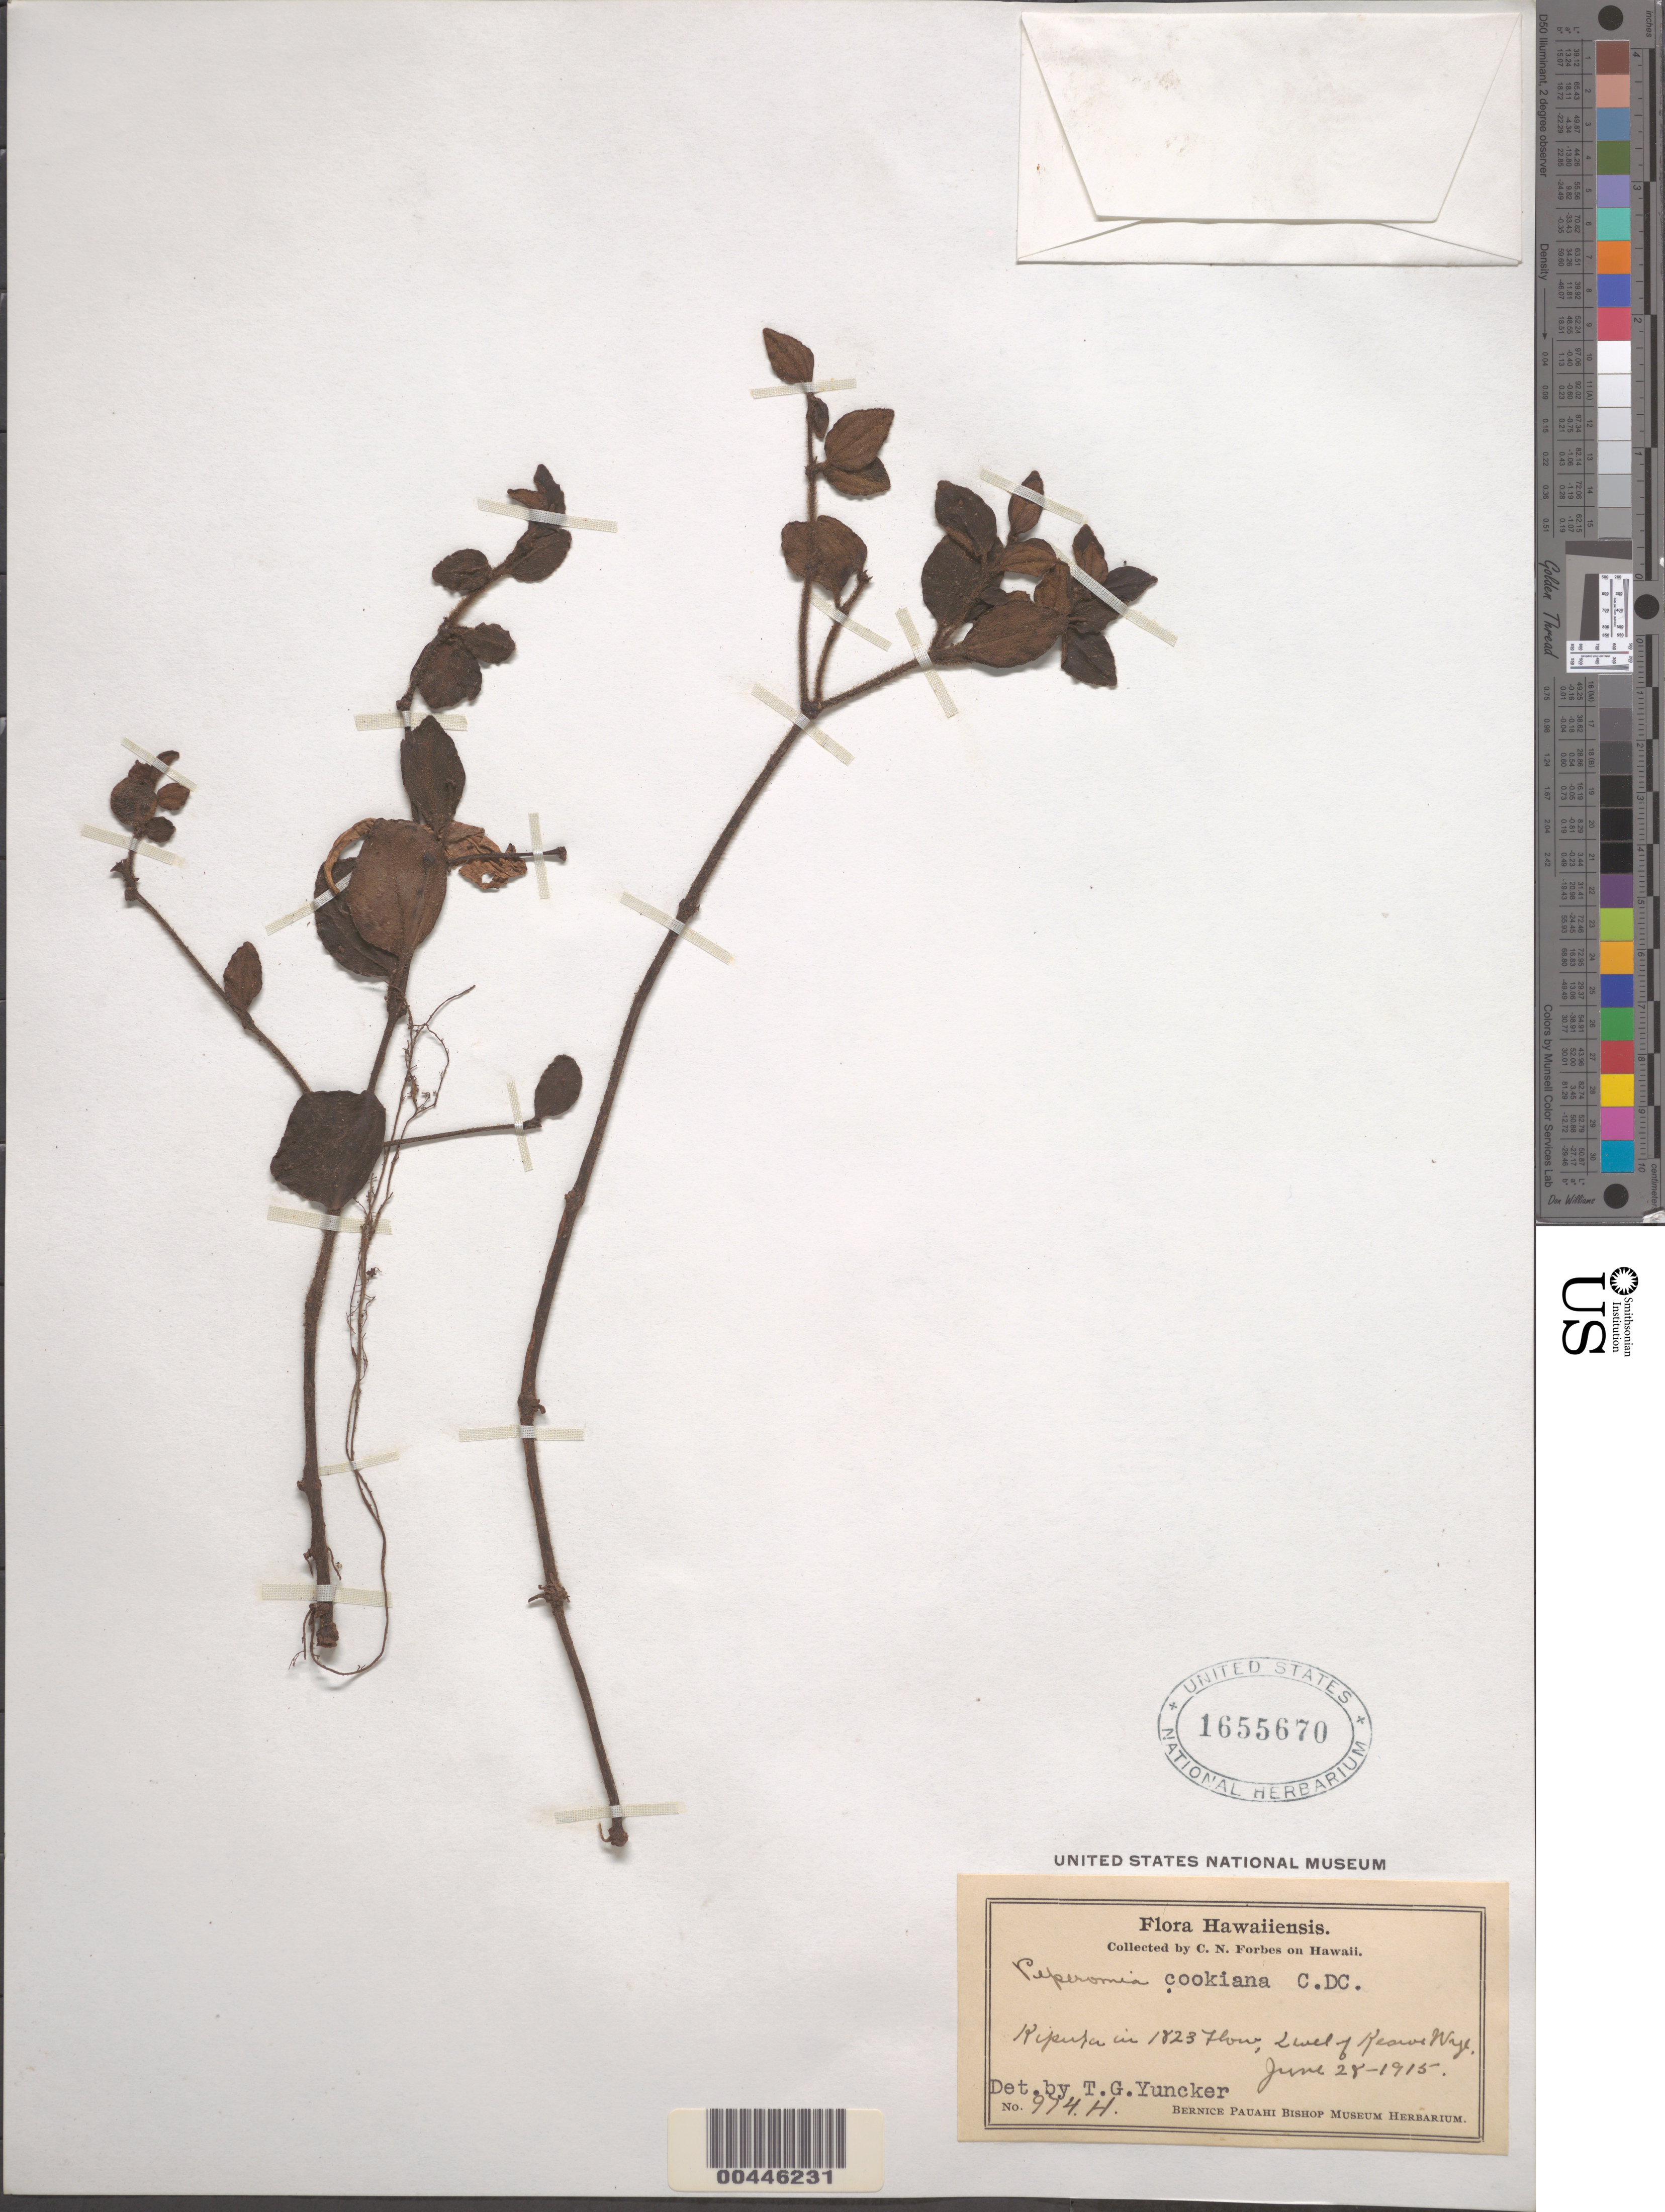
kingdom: Plantae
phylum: Tracheophyta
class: Magnoliopsida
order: Piperales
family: Piperaceae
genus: Peperomia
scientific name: Peperomia cookiana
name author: C. DC.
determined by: Yuncker, T. G.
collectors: C. N. Forbes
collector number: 974.H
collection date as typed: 28 Jun 1915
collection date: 1915-06-28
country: United States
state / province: Hawaii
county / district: Hawaii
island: Hawaii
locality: Kipuka in 1823 Flow, level of Keawe Wye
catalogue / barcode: US 1655670